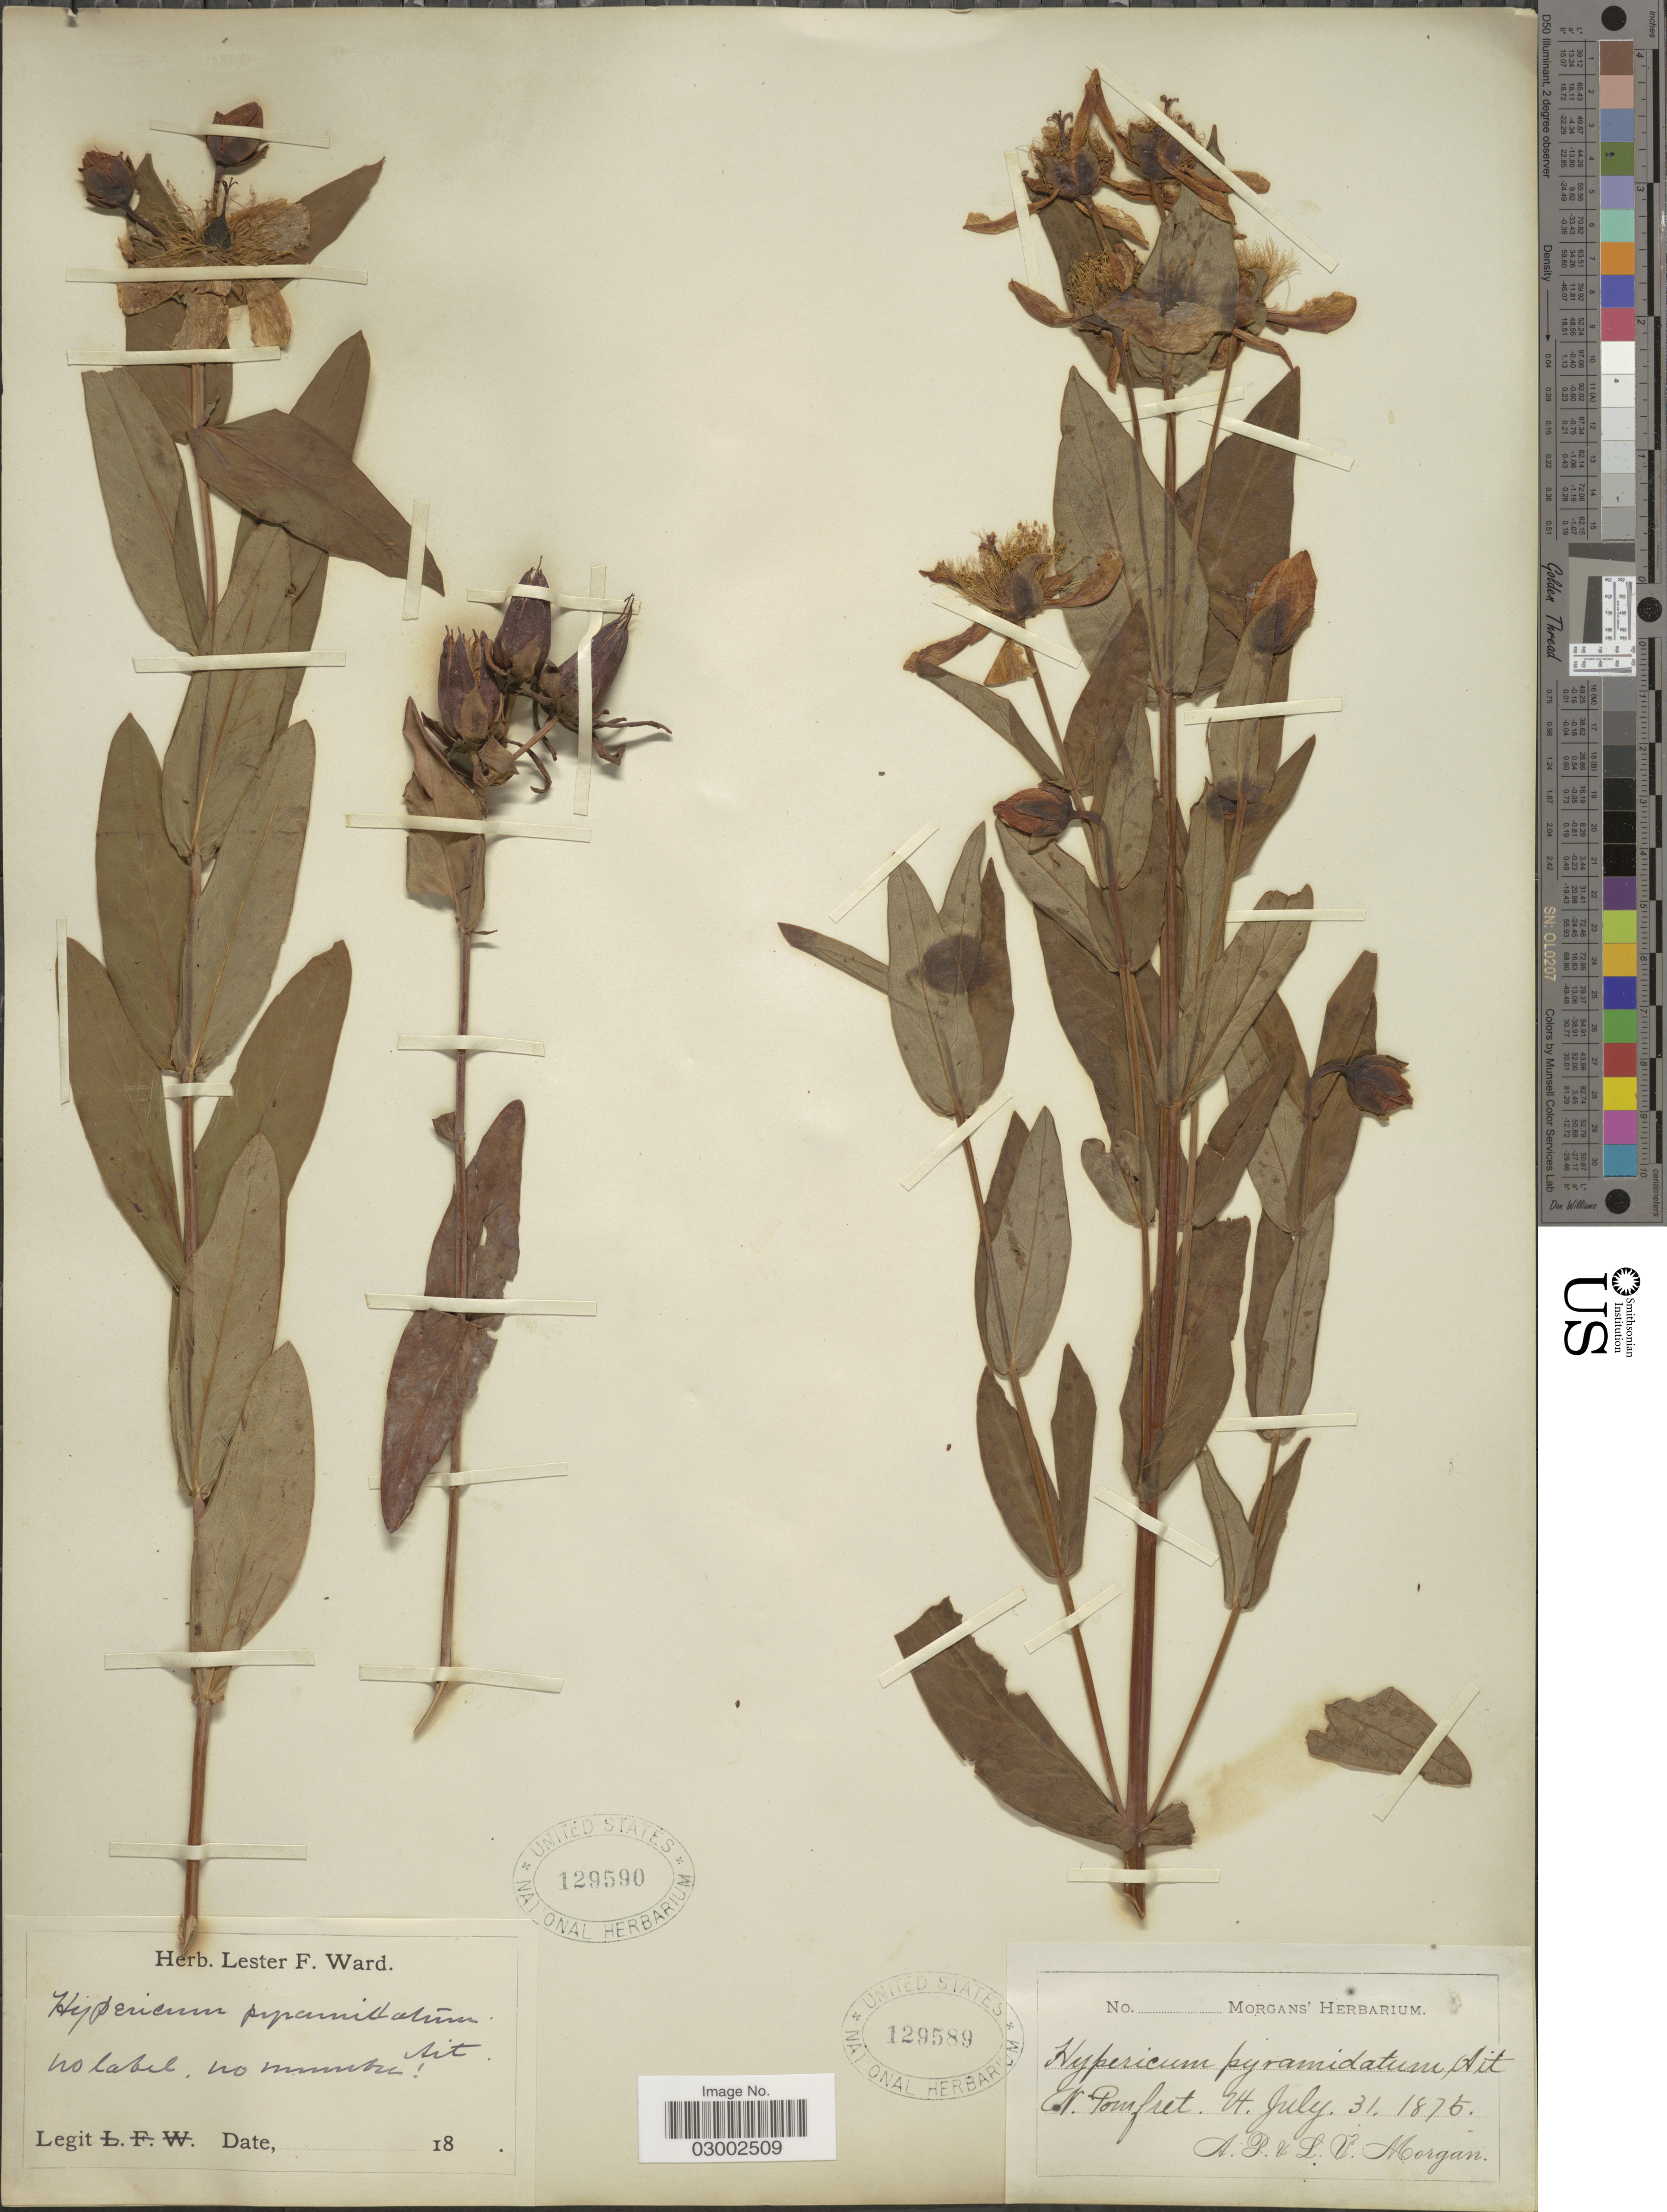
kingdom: Plantae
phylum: Tracheophyta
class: Magnoliopsida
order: Malpighiales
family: Hypericaceae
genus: Hypericum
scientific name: Hypericum ascyron subsp. pyramidatum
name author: (Aiton) N. Robson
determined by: Strong, Mark T., (BOT), Smithsonian Institution - National Museum of Natural History (UNITED STATES)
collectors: A. Morgan & L. Morgan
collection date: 1875-07-31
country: United States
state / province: Vermont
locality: N. Pomfret.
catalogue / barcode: US 129589